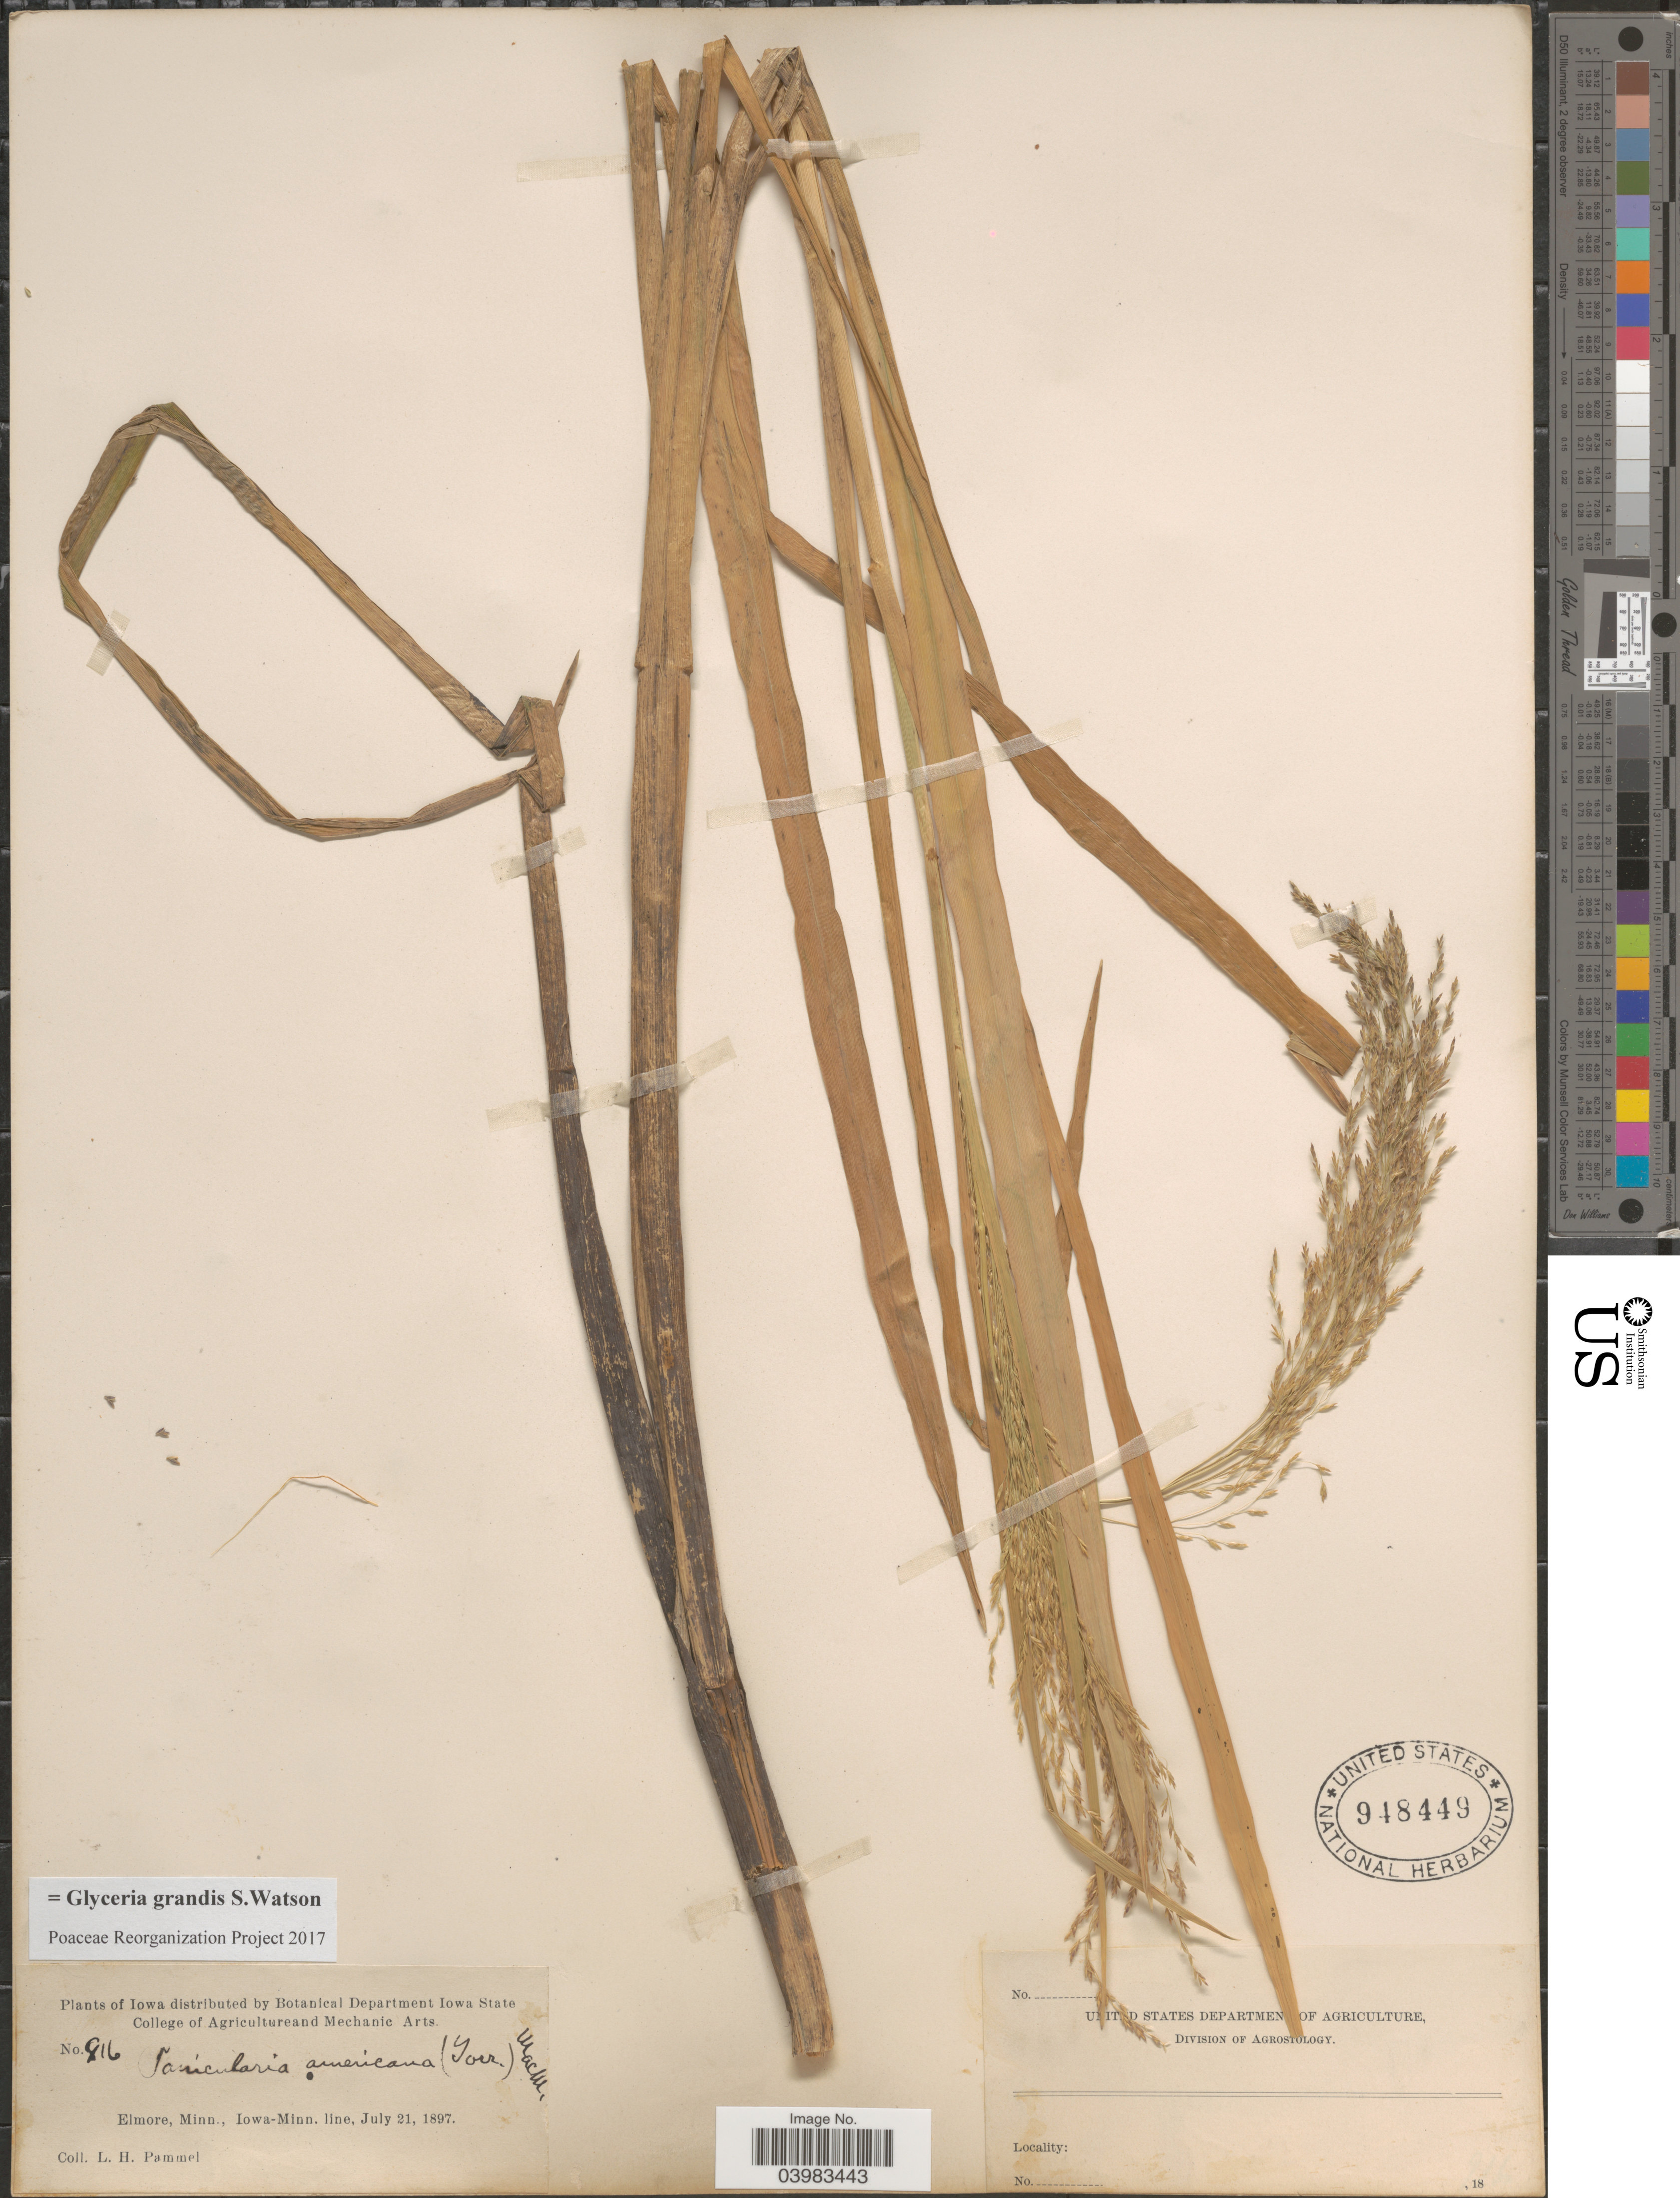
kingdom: Plantae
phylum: Tracheophyta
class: Liliopsida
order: Poales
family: Poaceae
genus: Glyceria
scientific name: Glyceria grandis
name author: S. Watson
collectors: L. Pammel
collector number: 816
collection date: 1897-07-21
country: United States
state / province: Minnesota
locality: Elmore, Iowa-Minn. line.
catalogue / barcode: US 948449